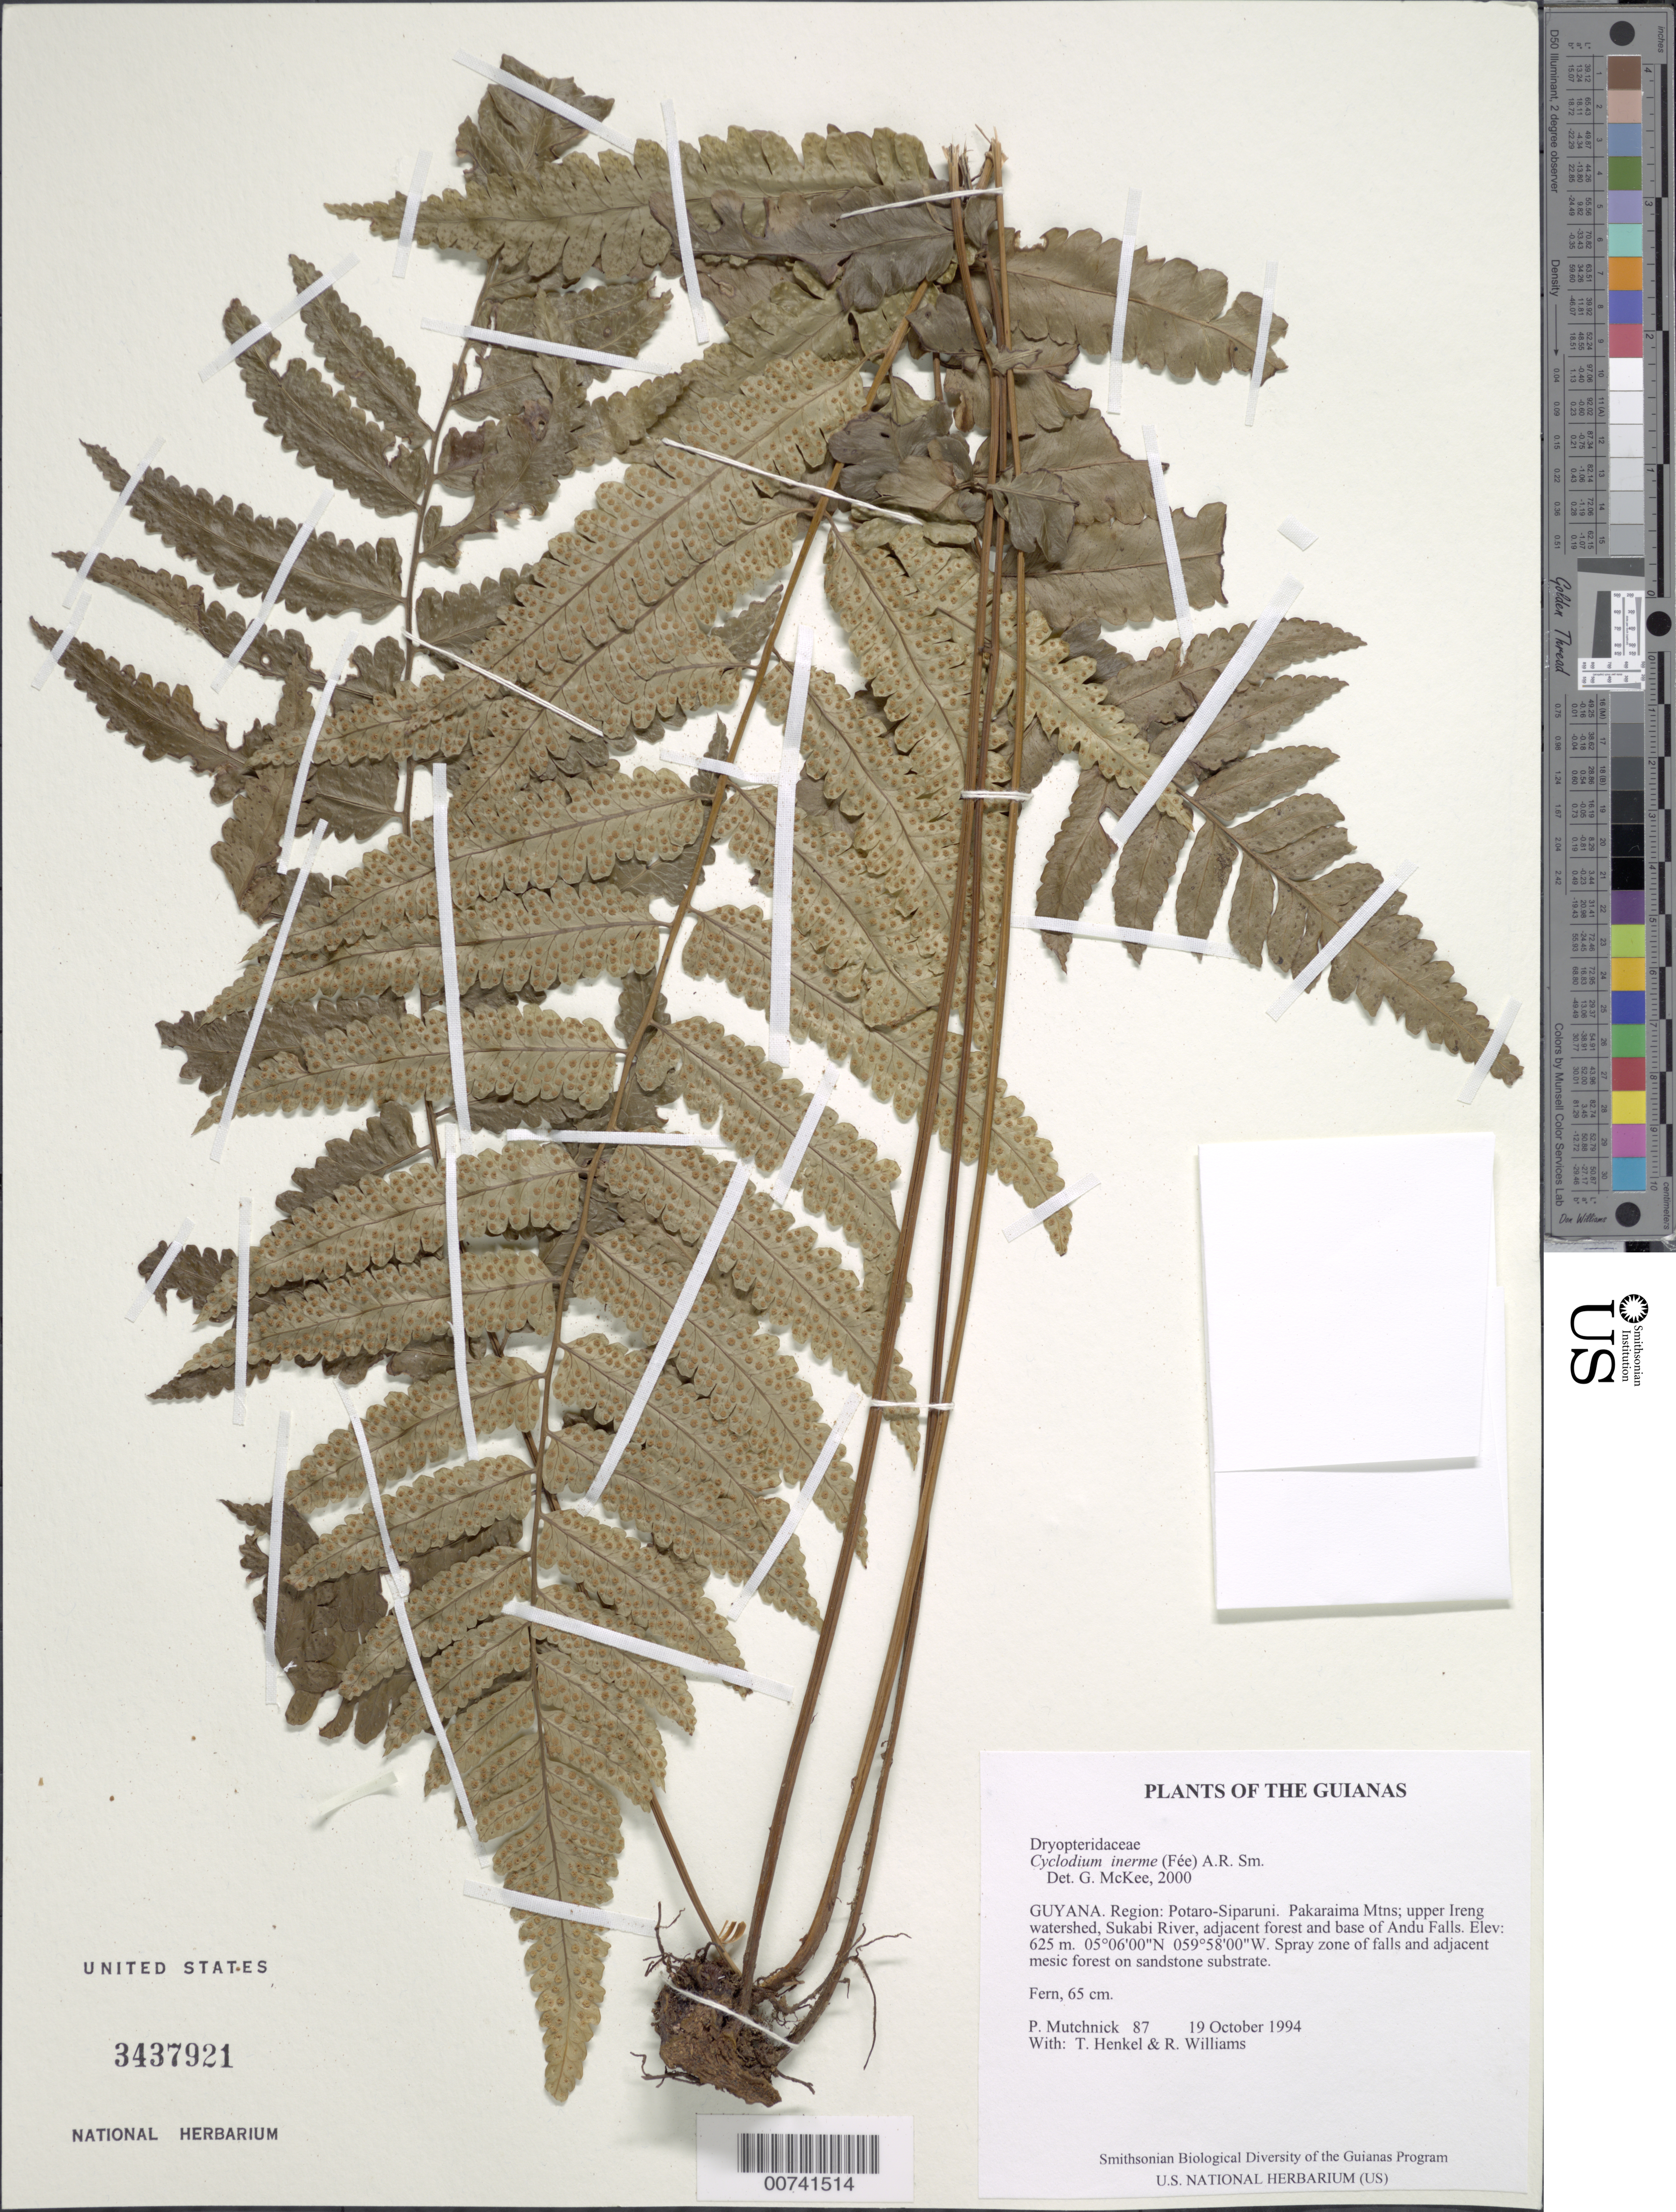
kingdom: Plantae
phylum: Tracheophyta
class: Polypodiopsida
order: Polypodiales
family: Dryopteridaceae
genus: Cyclodium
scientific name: Cyclodium inerme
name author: (Fée) A.R. Sm.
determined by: McKee, G. S., (US), NMNH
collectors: P. Mutchnick, T. Henkel & R. Williams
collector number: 87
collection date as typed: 19 October 1994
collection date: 1994-10-19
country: Guyana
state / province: Potaro-Siparuni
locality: Pakaraima Mtns; upper Ireng watershed, Sukabi River, adjacent forest and base of Andu Falls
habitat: Spray zone of falls and adjacent mesic forest on sandstone substrate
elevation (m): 625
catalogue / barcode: US 3437921